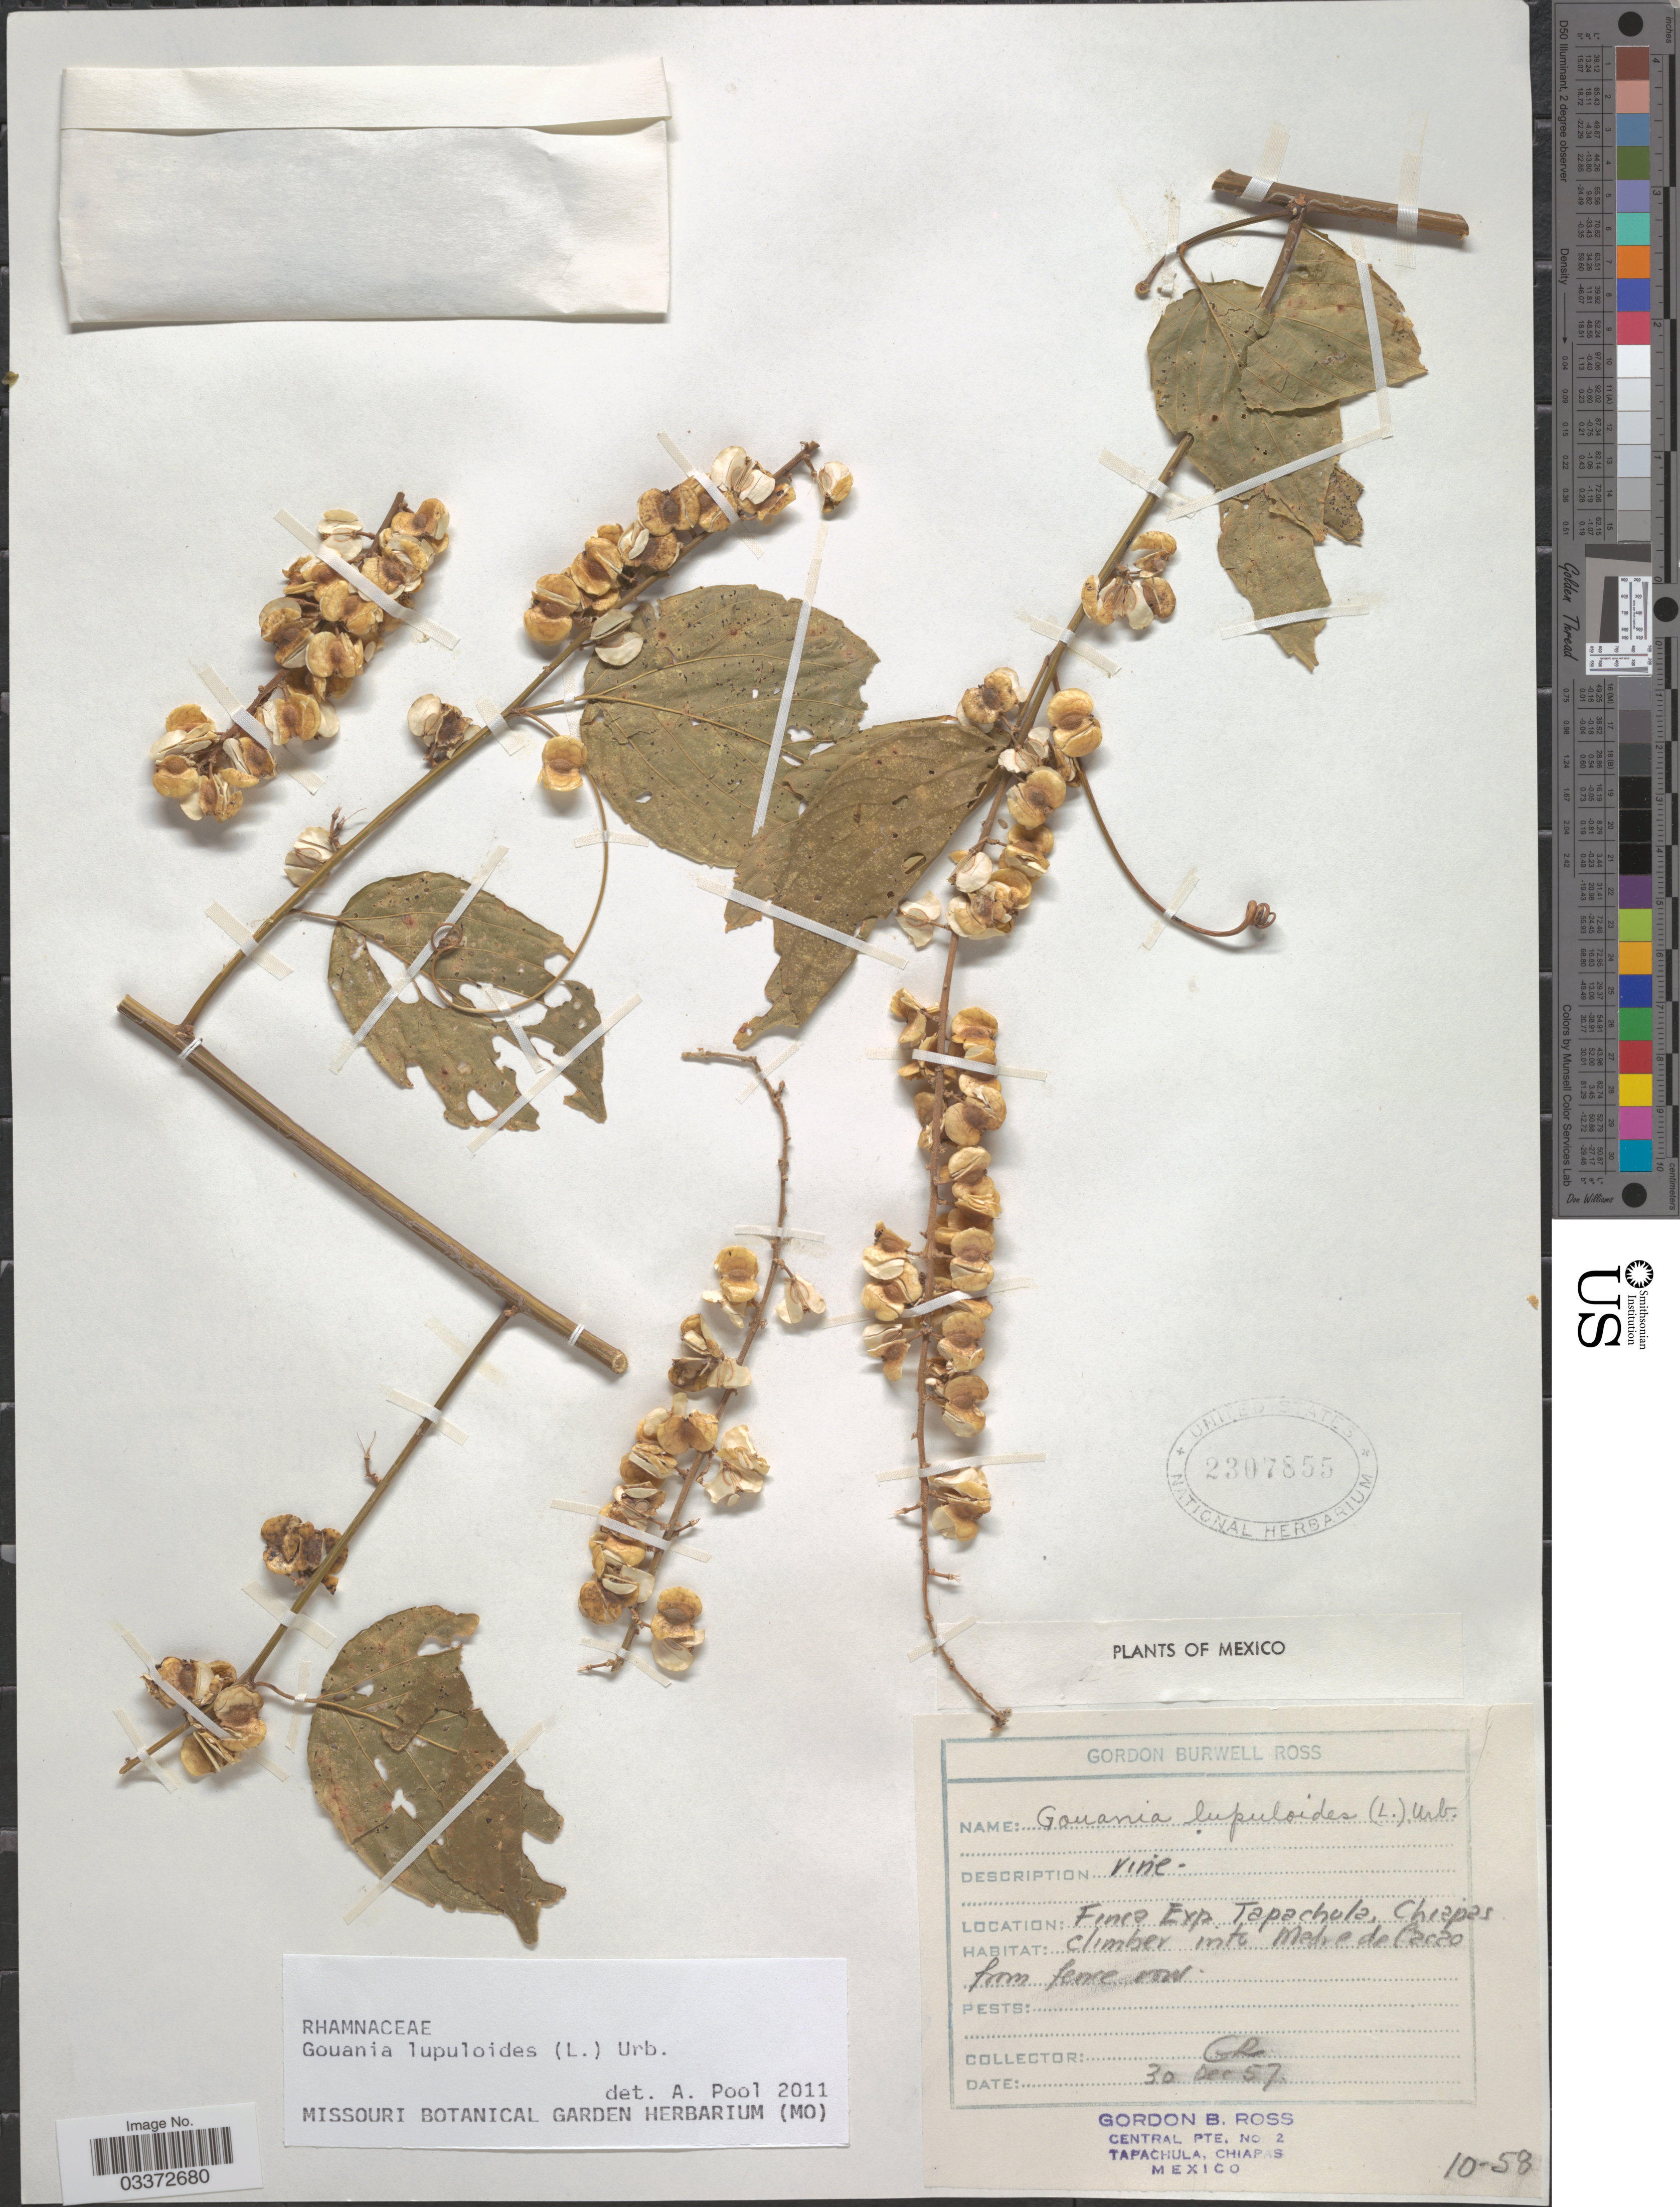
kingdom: Plantae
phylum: Tracheophyta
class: Magnoliopsida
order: Rosales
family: Rhamnaceae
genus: Gouania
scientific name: Gouania lupuloides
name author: (L.) Urb.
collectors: G. B. Ross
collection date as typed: Transcribed d/m/y: 30/12/57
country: Mexico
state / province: Chiapas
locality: Finca Exp. Tapachula, climber into Madre de Cacao from fence row.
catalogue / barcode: US 2307855